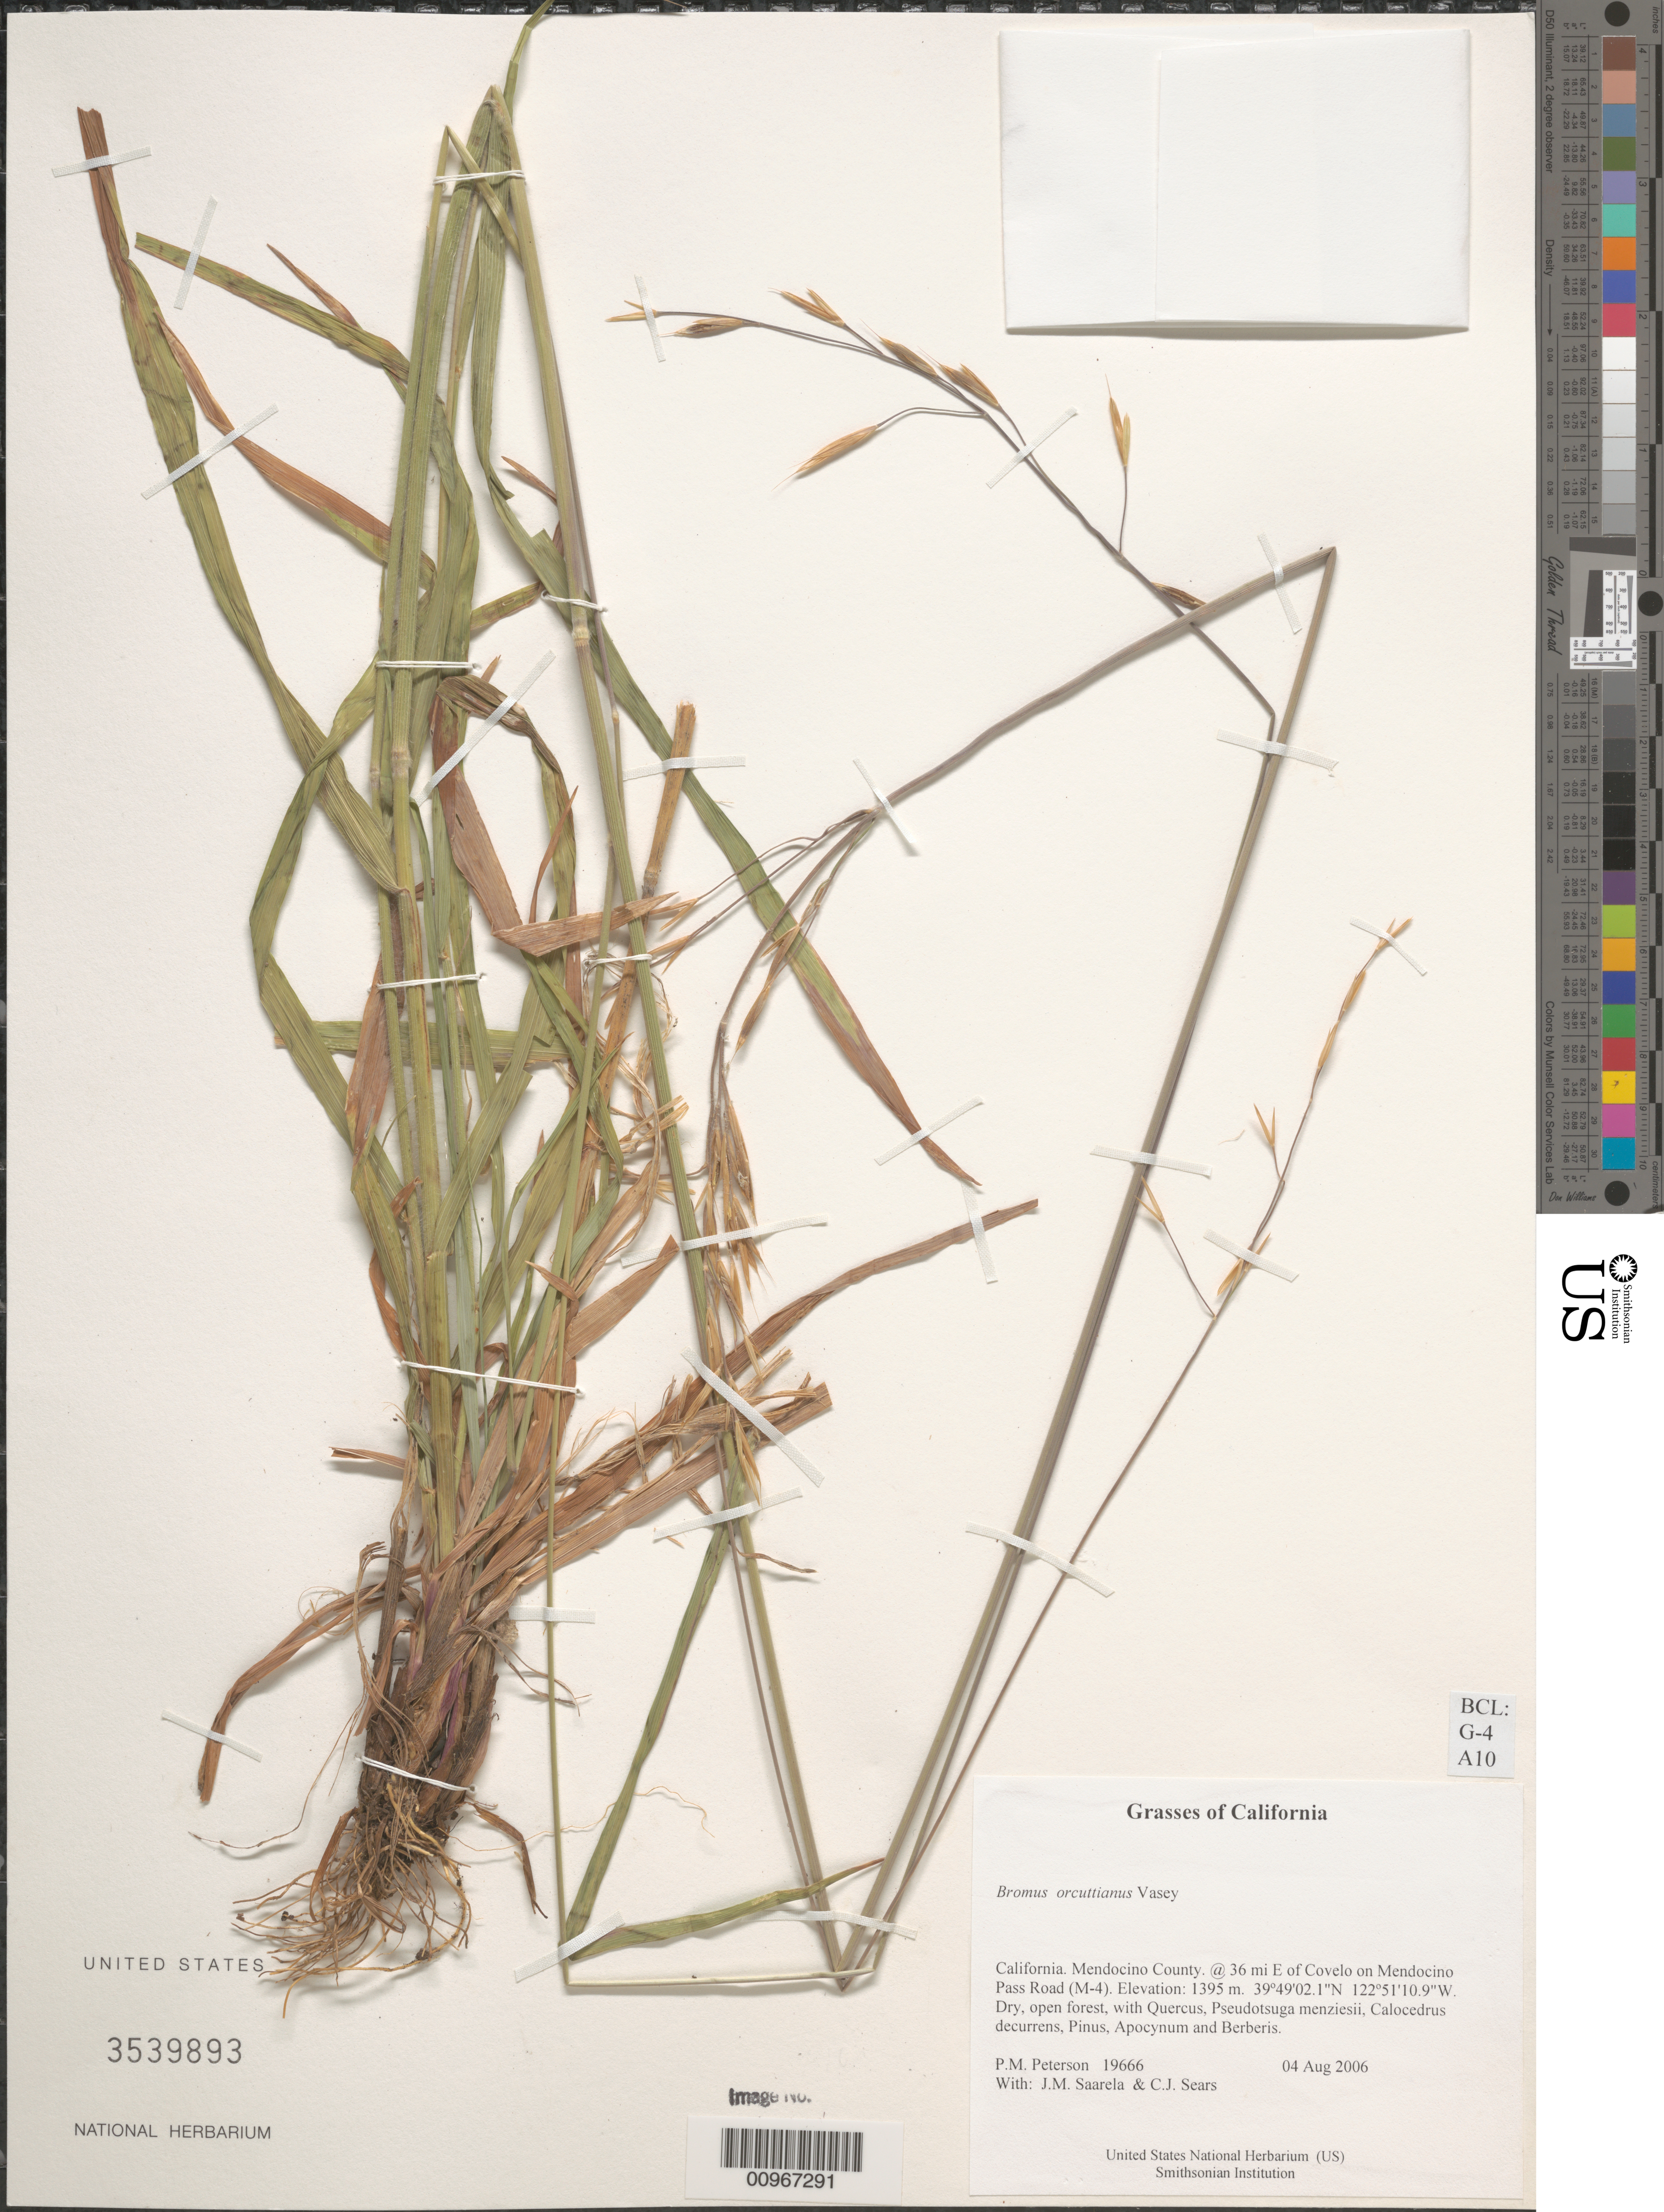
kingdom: Plantae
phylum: Tracheophyta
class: Liliopsida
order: Poales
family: Poaceae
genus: Bromus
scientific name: Bromus orcuttianus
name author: Vasey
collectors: P. M. Peterson, J. Saarela & C. Sears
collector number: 19666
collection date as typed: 04 Aug 2006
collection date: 2006-08-04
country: United States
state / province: California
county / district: Mendocino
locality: At 36 mi E of Covelo on Mendocino Pass Road (M-4).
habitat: Dry, open forest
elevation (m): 1395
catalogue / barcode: US 3539893